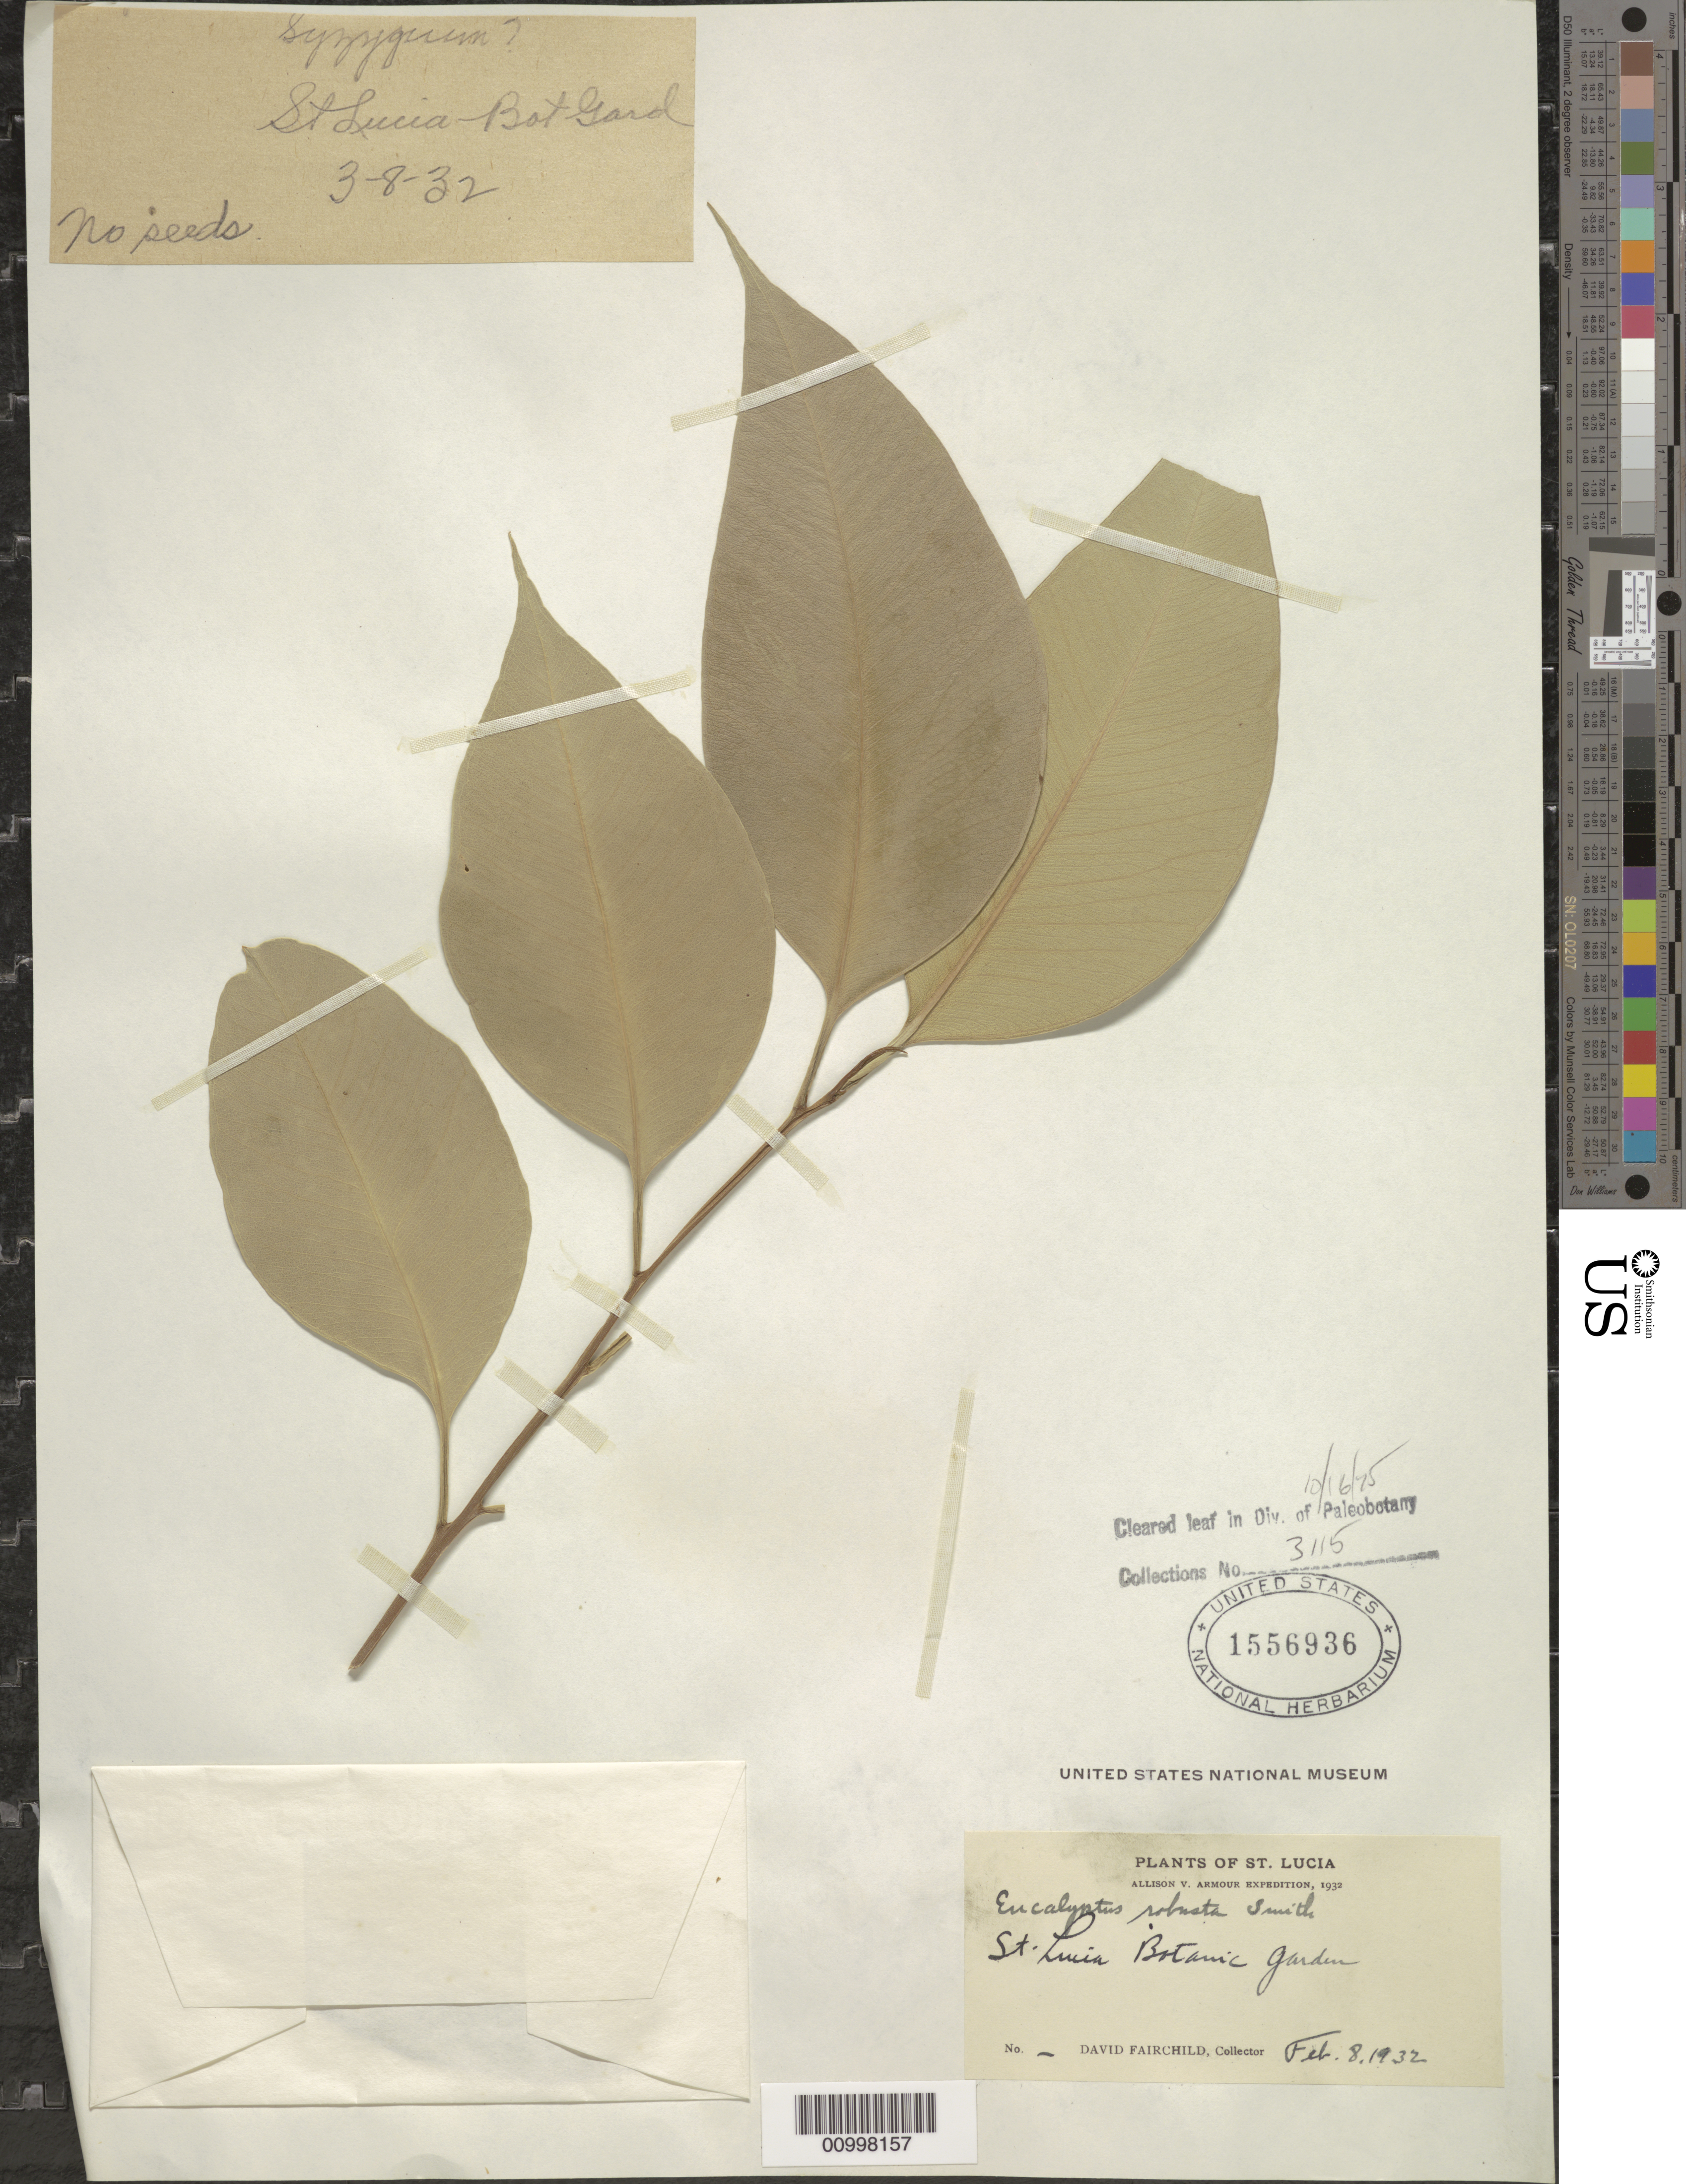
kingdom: Plantae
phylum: Tracheophyta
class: Magnoliopsida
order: Myrtales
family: Myrtaceae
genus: Eucalyptus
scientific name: Eucalyptus robusta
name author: Sm.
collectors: D. Fairchild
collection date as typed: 08 Feb 1932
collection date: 1932-02-08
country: St. Lucia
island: St. Lucia I.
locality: St. Lucia Botanic Garden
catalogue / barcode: US 1556936